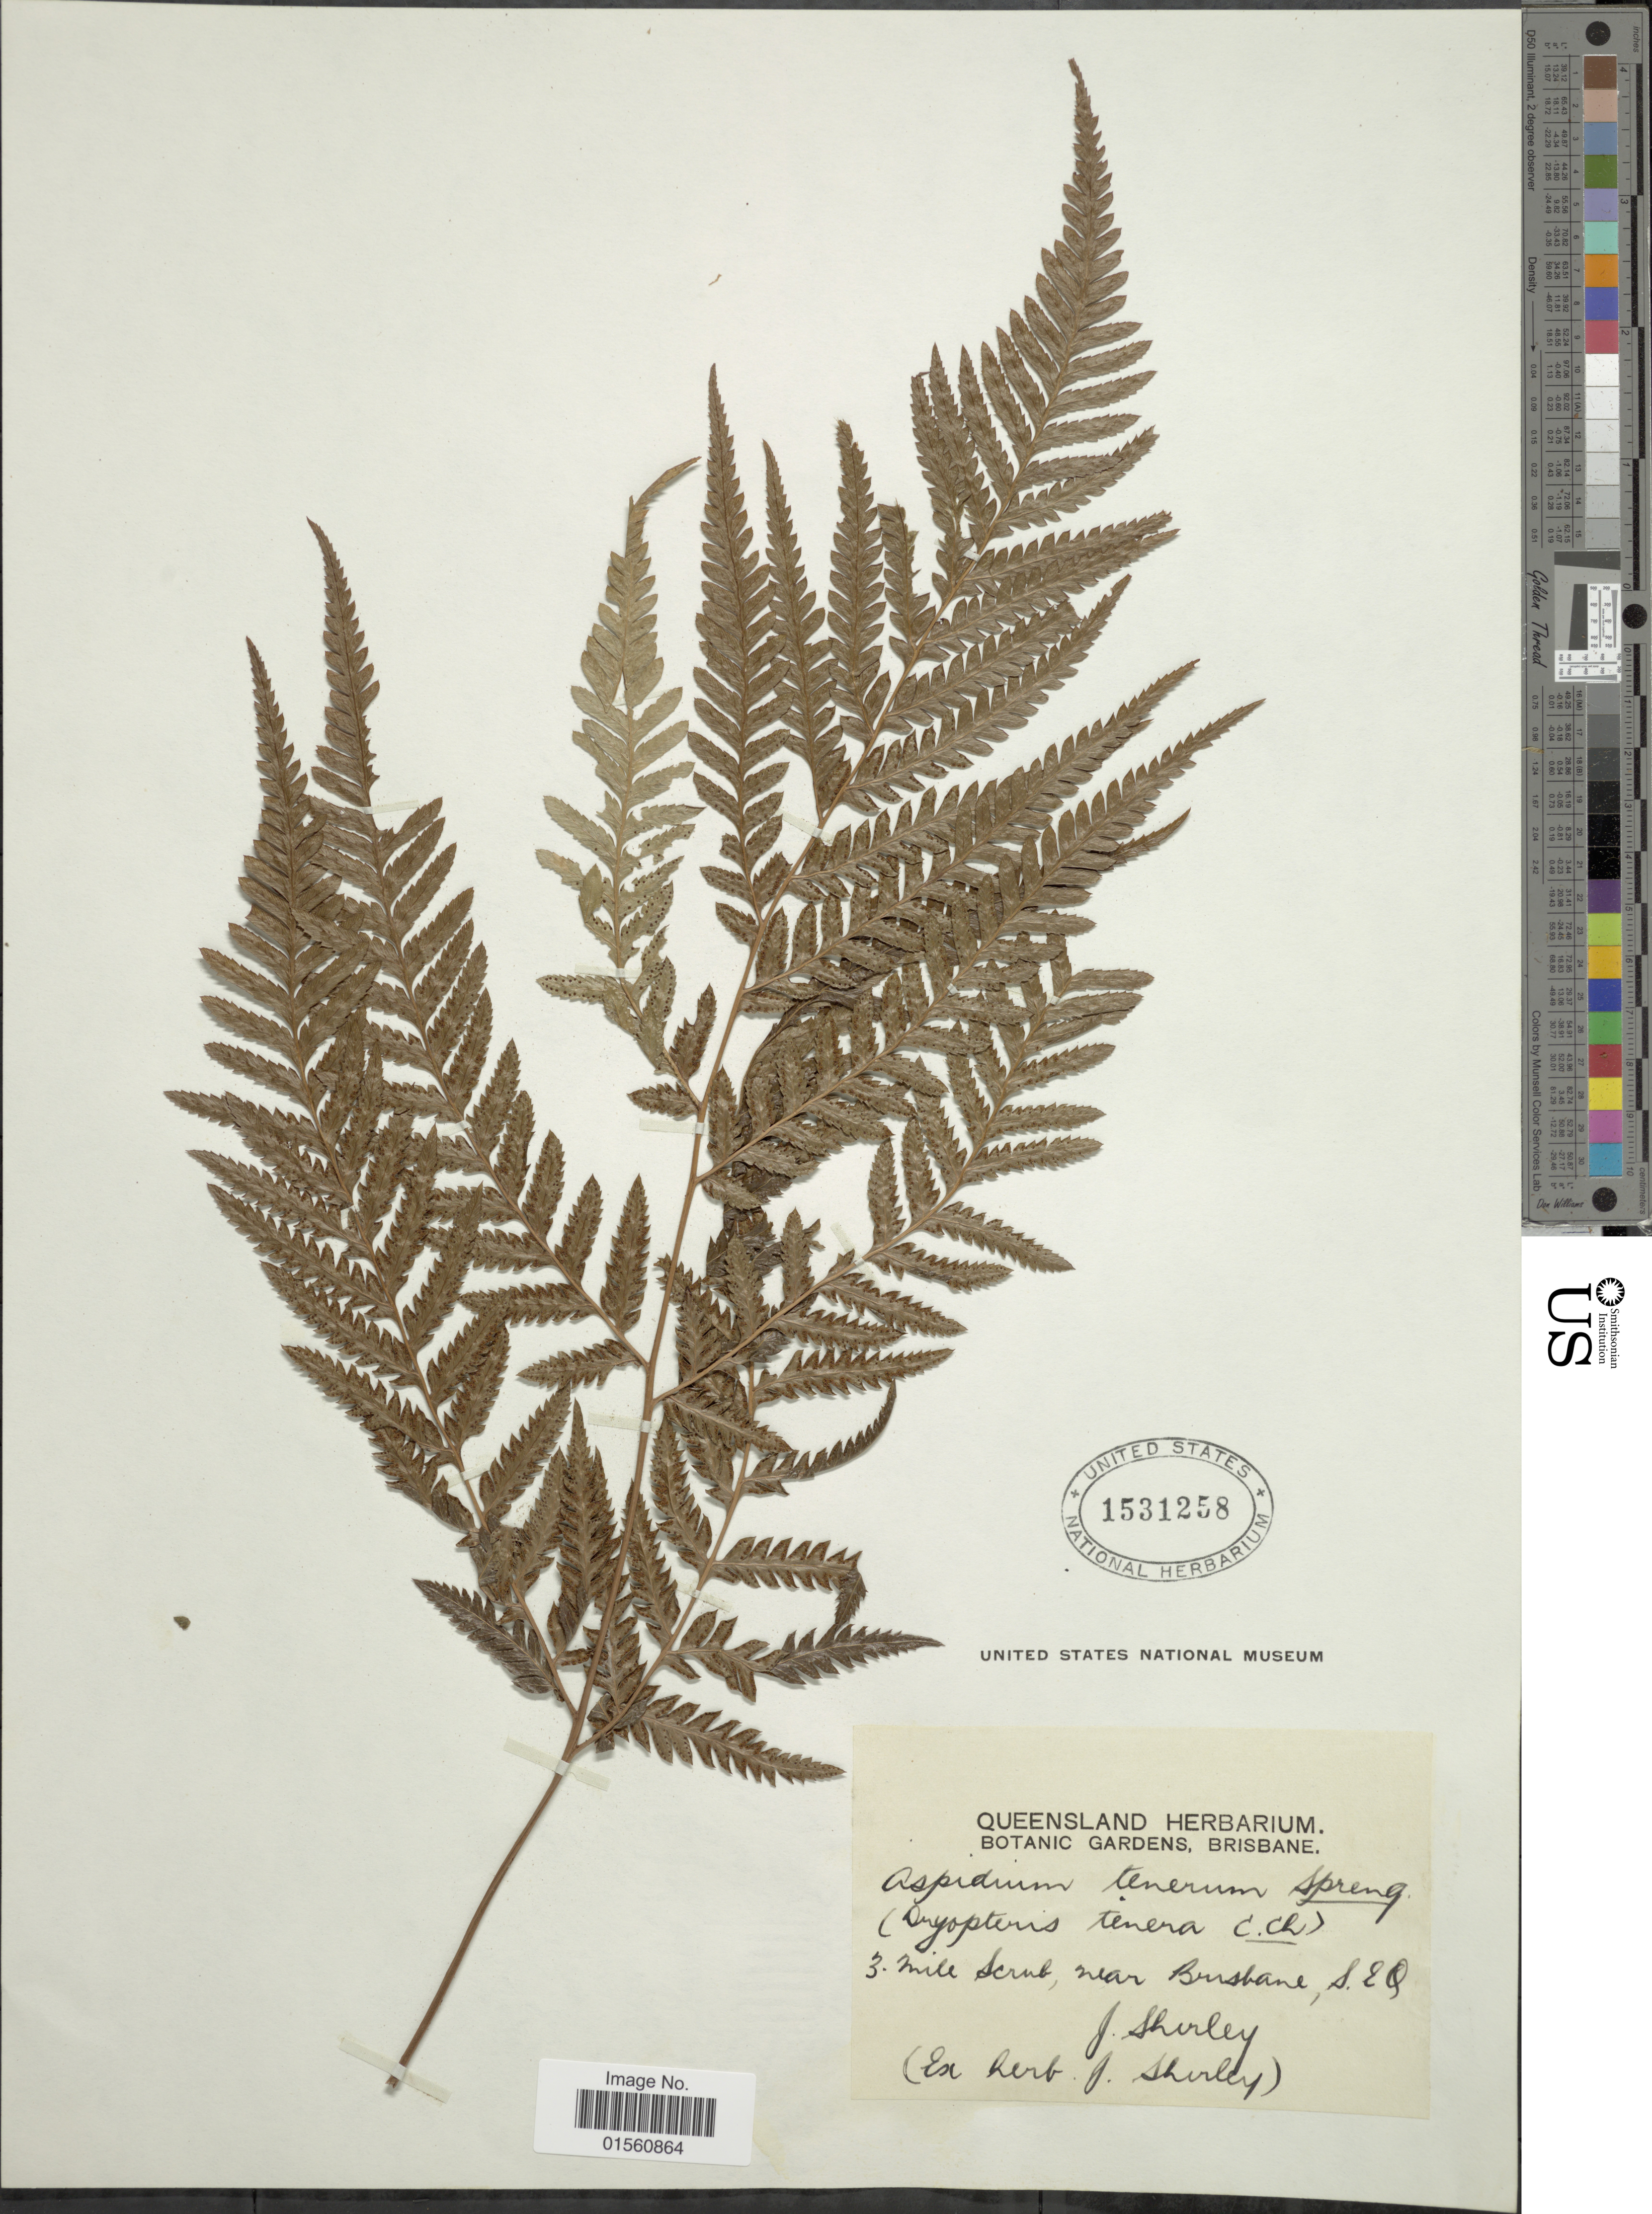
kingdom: Plantae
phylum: Tracheophyta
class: Polypodiopsida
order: Polypodiales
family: Dryopteridaceae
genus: Lastreopsis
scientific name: Lastreopsis tenera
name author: (R. Br.) Tindale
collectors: J. Shirley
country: Australia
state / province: Queensland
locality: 3 mile scrub, near Brsibane, S.E.Q.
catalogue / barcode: US 1531258